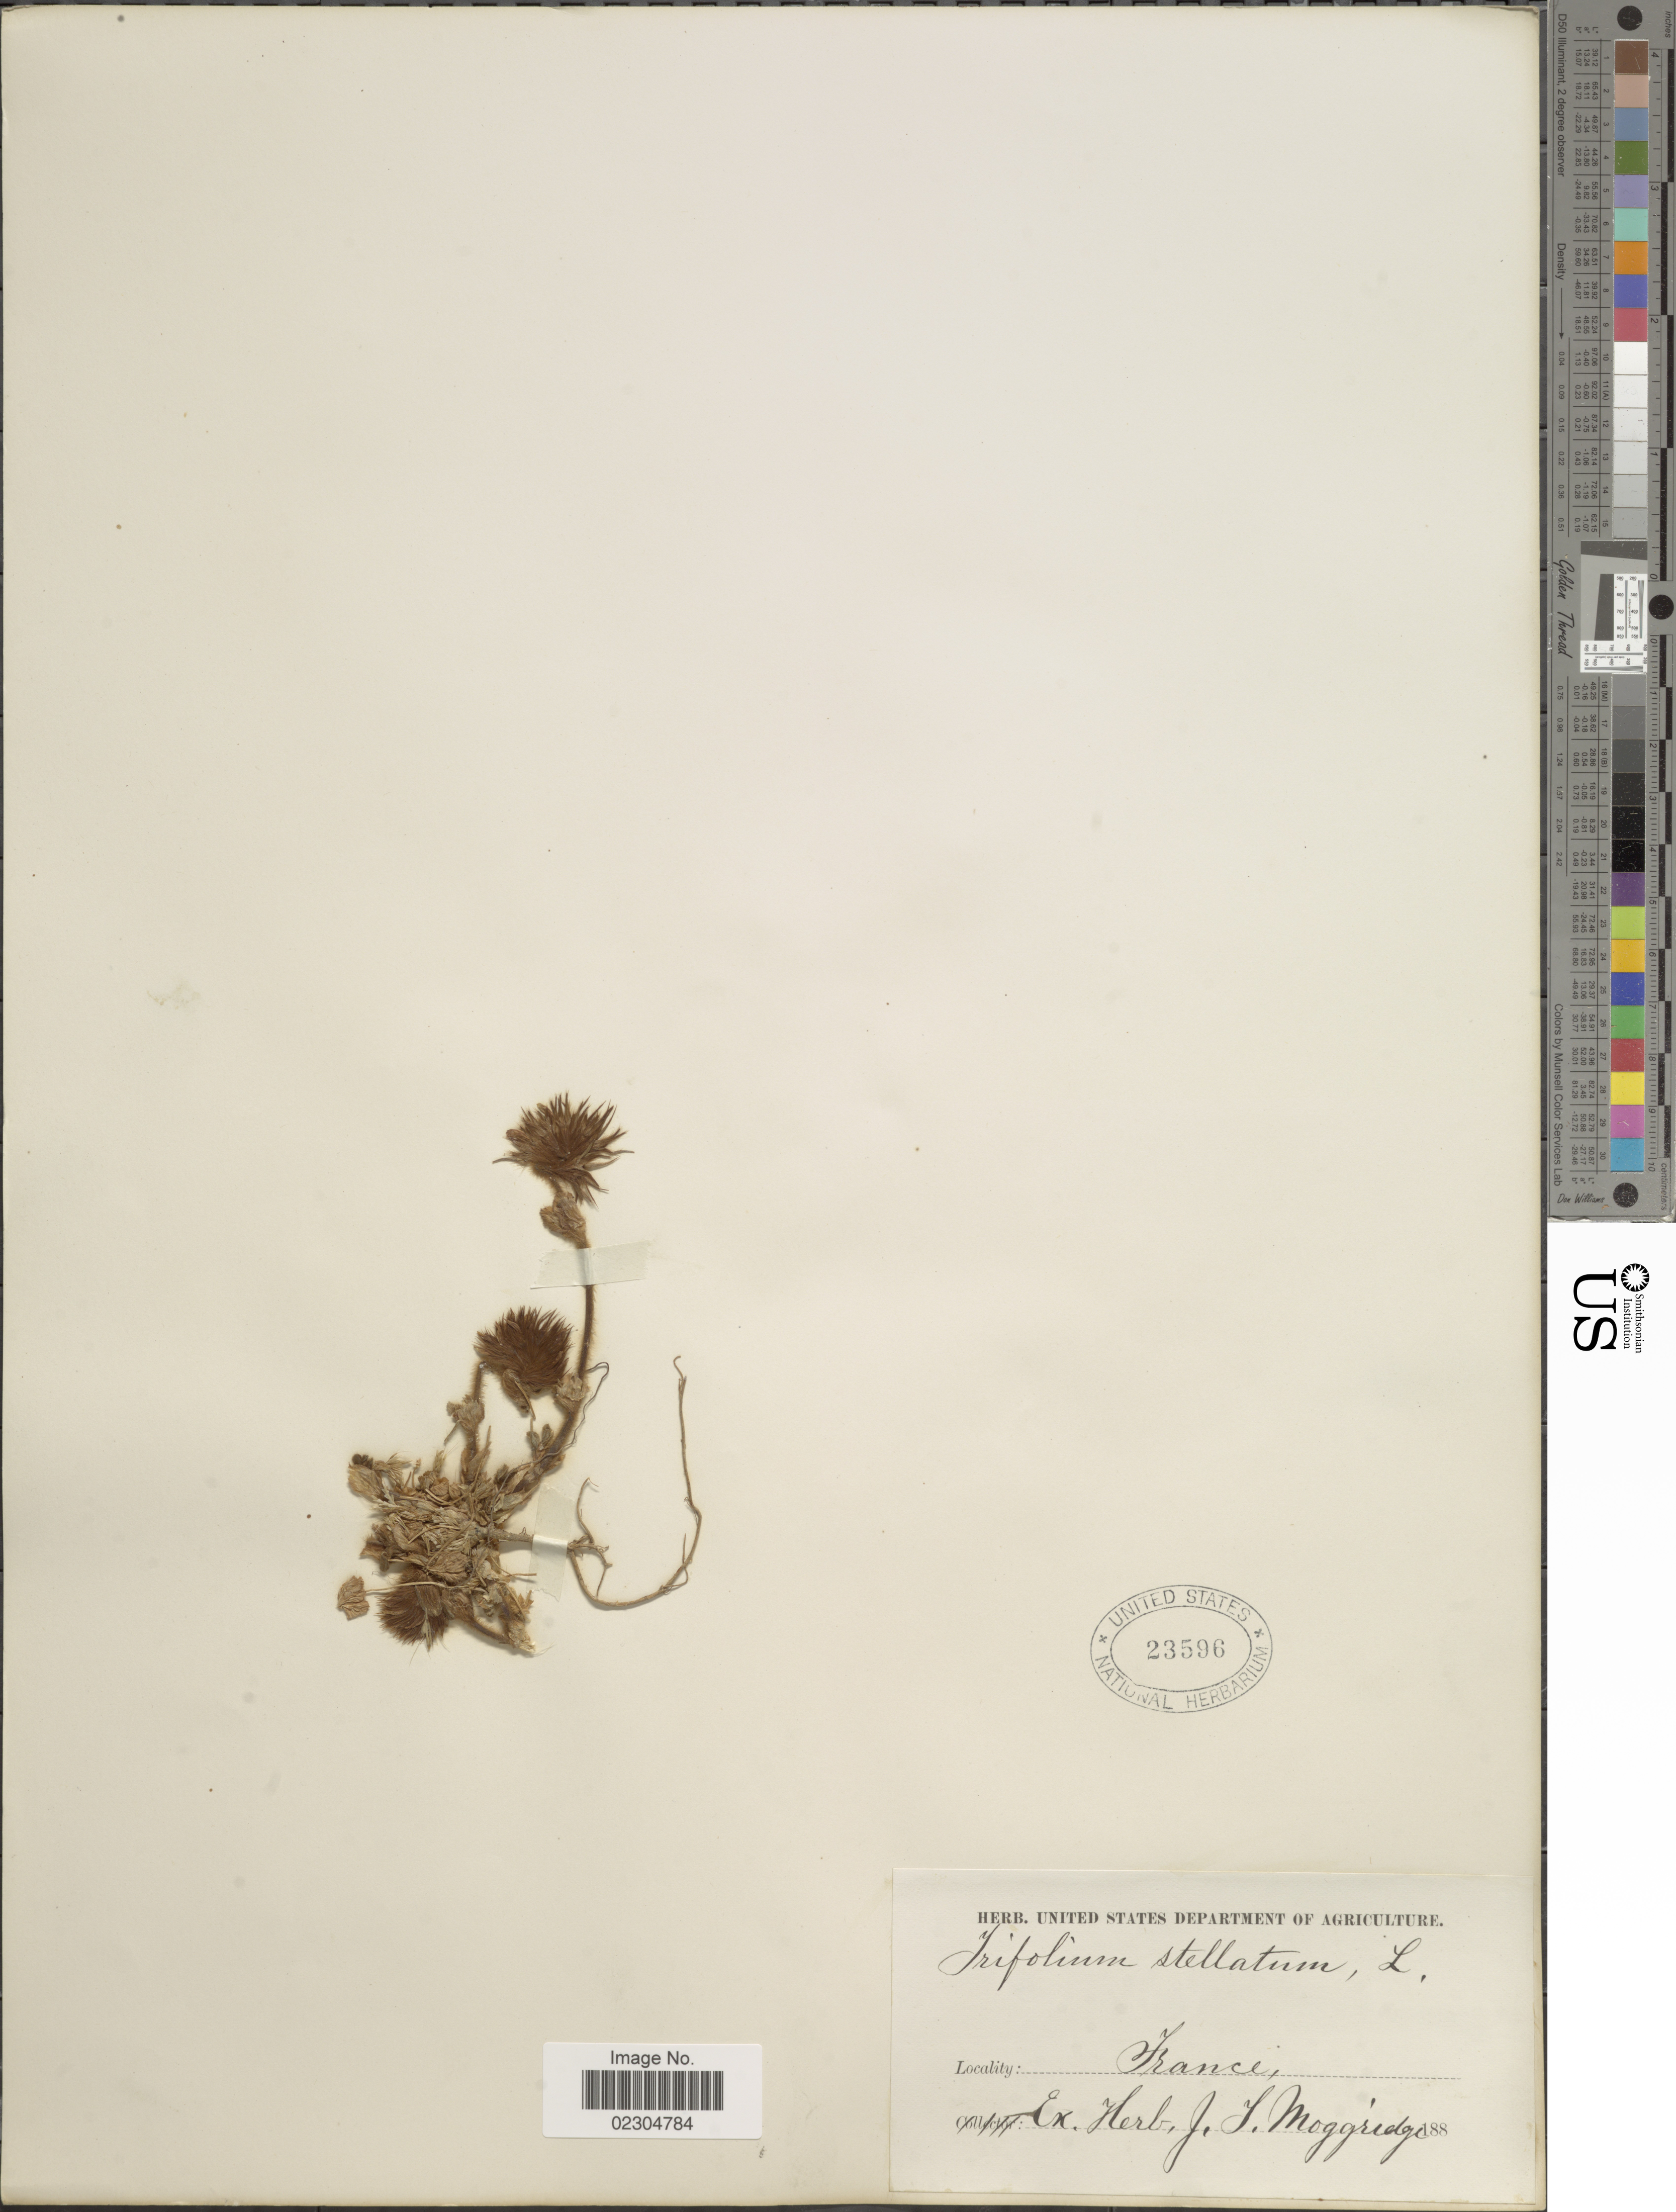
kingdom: Plantae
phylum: Tracheophyta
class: Magnoliopsida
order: Fabales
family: Fabaceae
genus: Trifolium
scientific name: Trifolium stellatum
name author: L.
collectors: ex herb. J.T. Moggridge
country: France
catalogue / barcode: US 23596